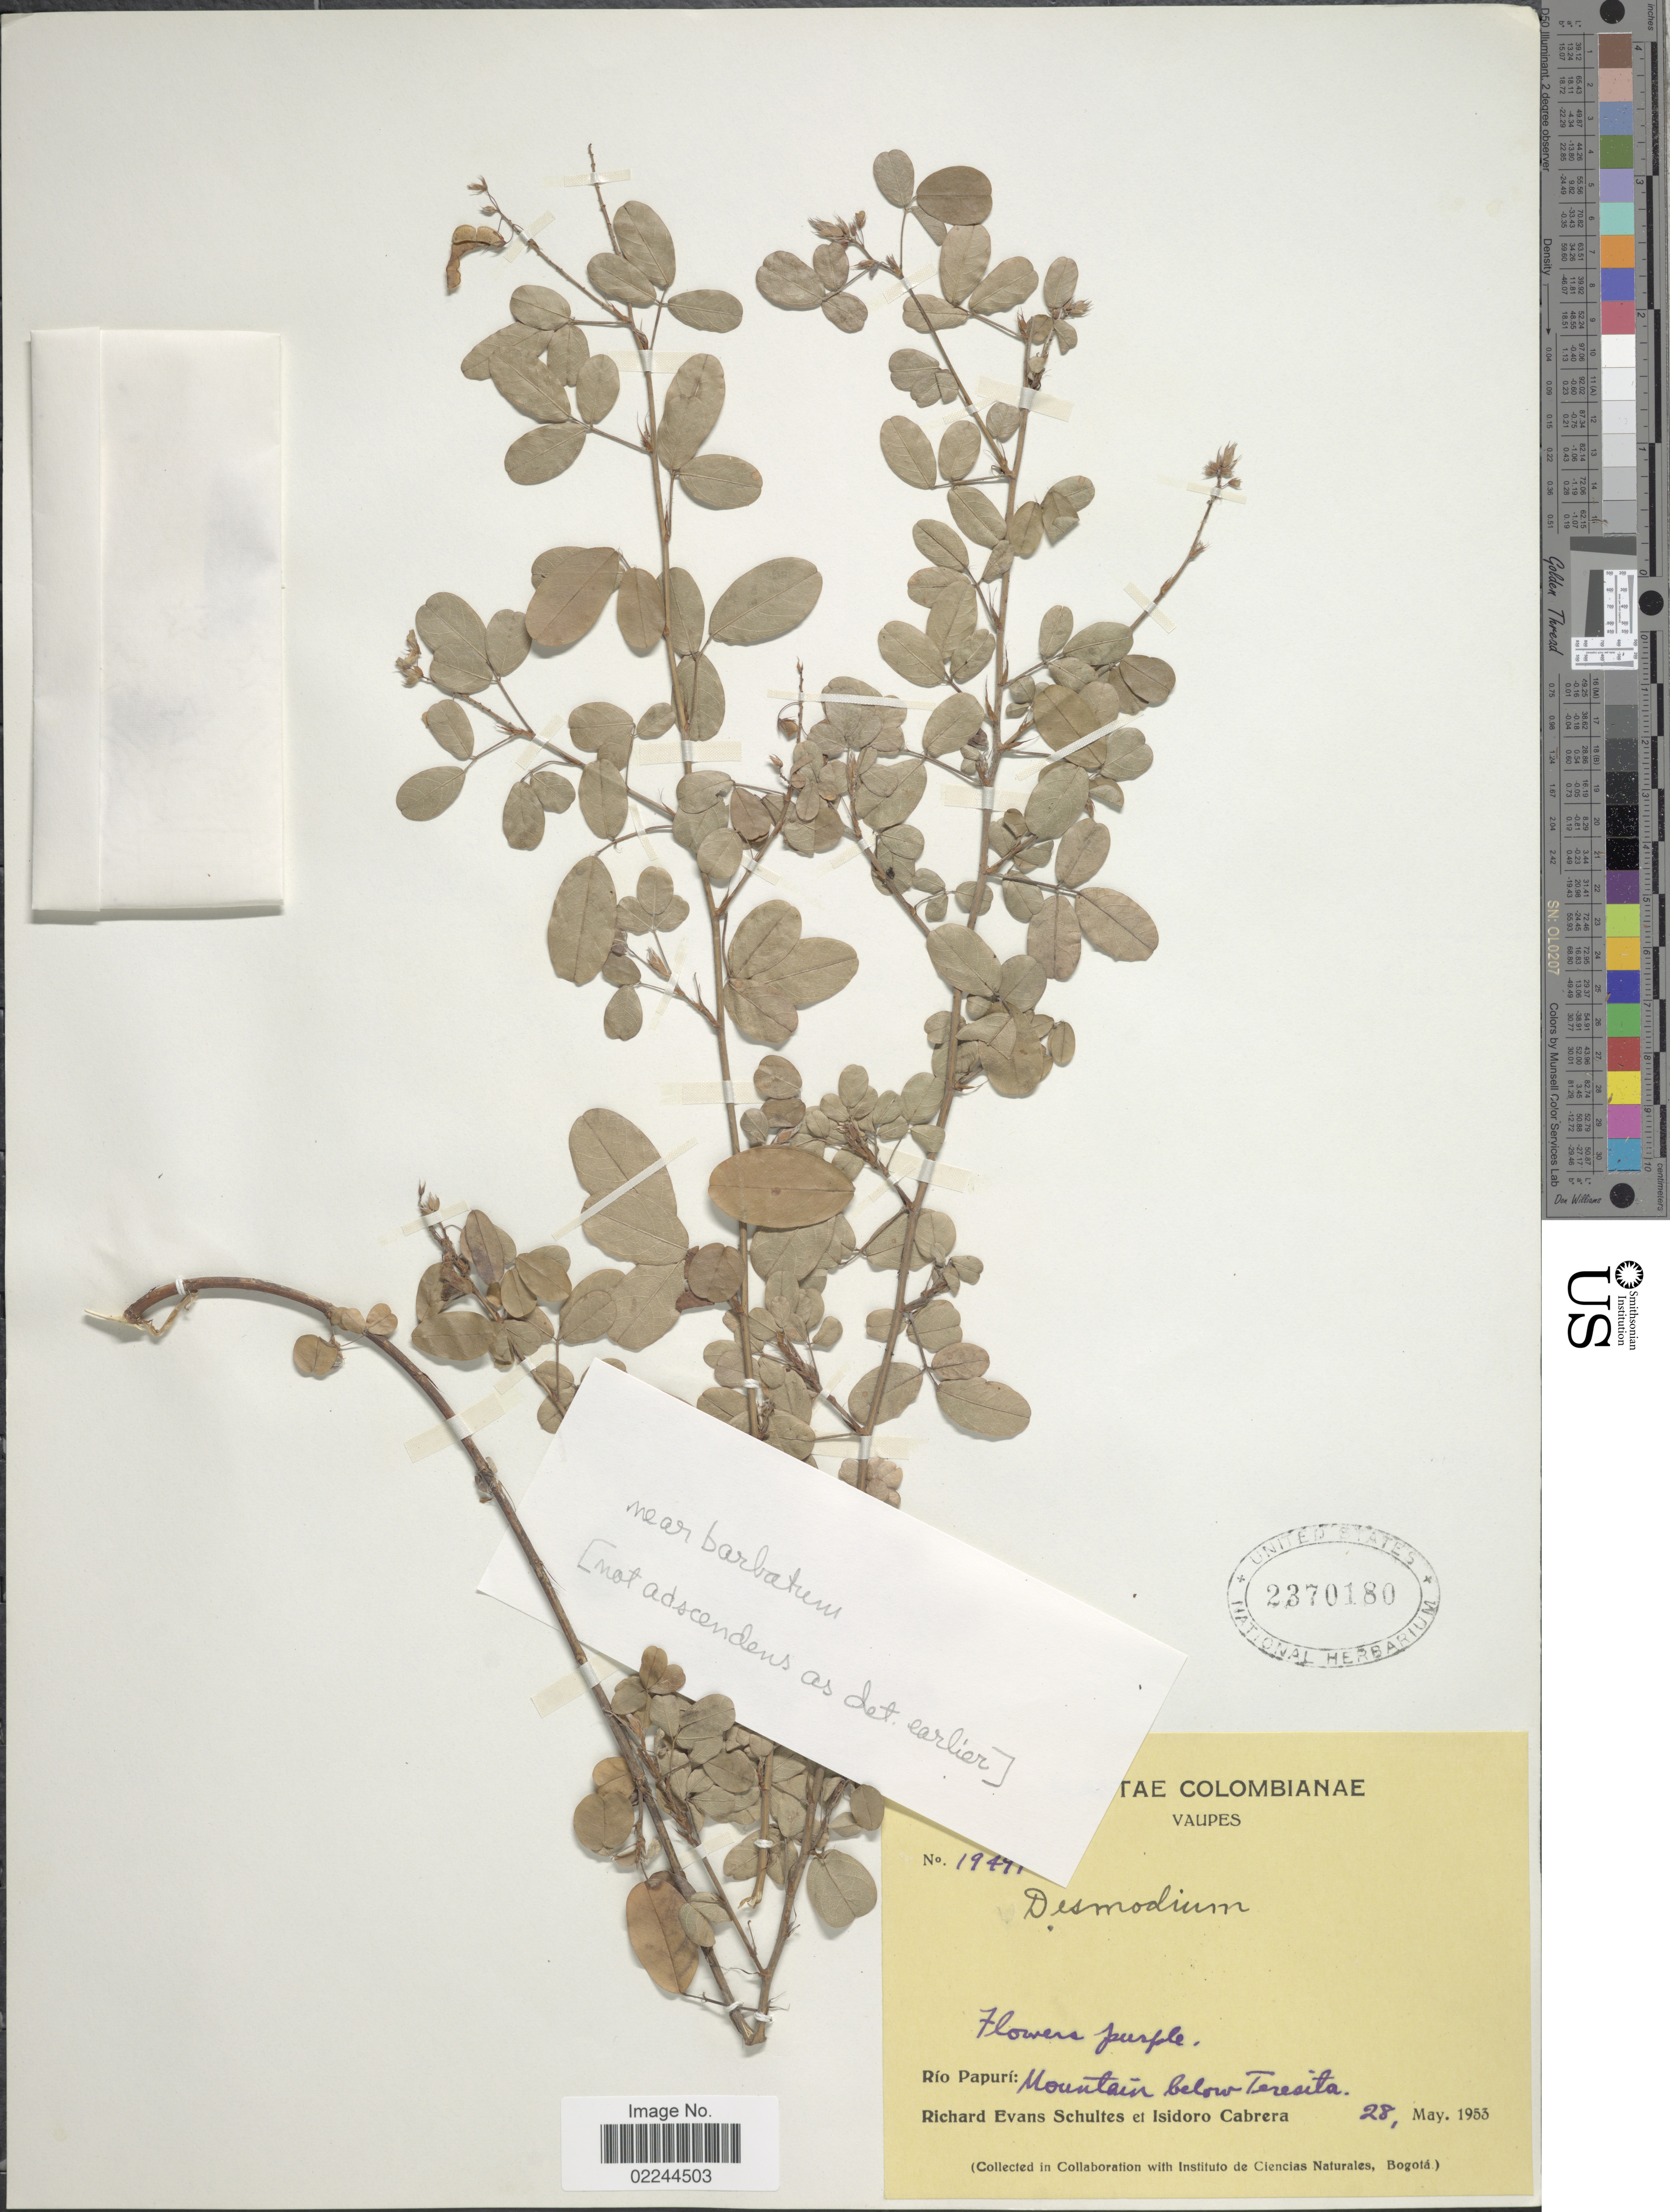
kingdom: Plantae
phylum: Tracheophyta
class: Magnoliopsida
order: Fabales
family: Fabaceae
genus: Grona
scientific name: Grona barbata var. barbata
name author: (L.) H. Ohashi & K. Ohashi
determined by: Strong, Mark T., (BOT), Smithsonian Institution - National Museum of Natural History (UNITED STATES)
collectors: R. E. Schultes & I. Cabrera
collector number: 19491*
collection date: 1953-05-28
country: Colombia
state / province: Vaupés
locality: Rio Papuri: Mountain below Teresita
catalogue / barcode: US 2370180